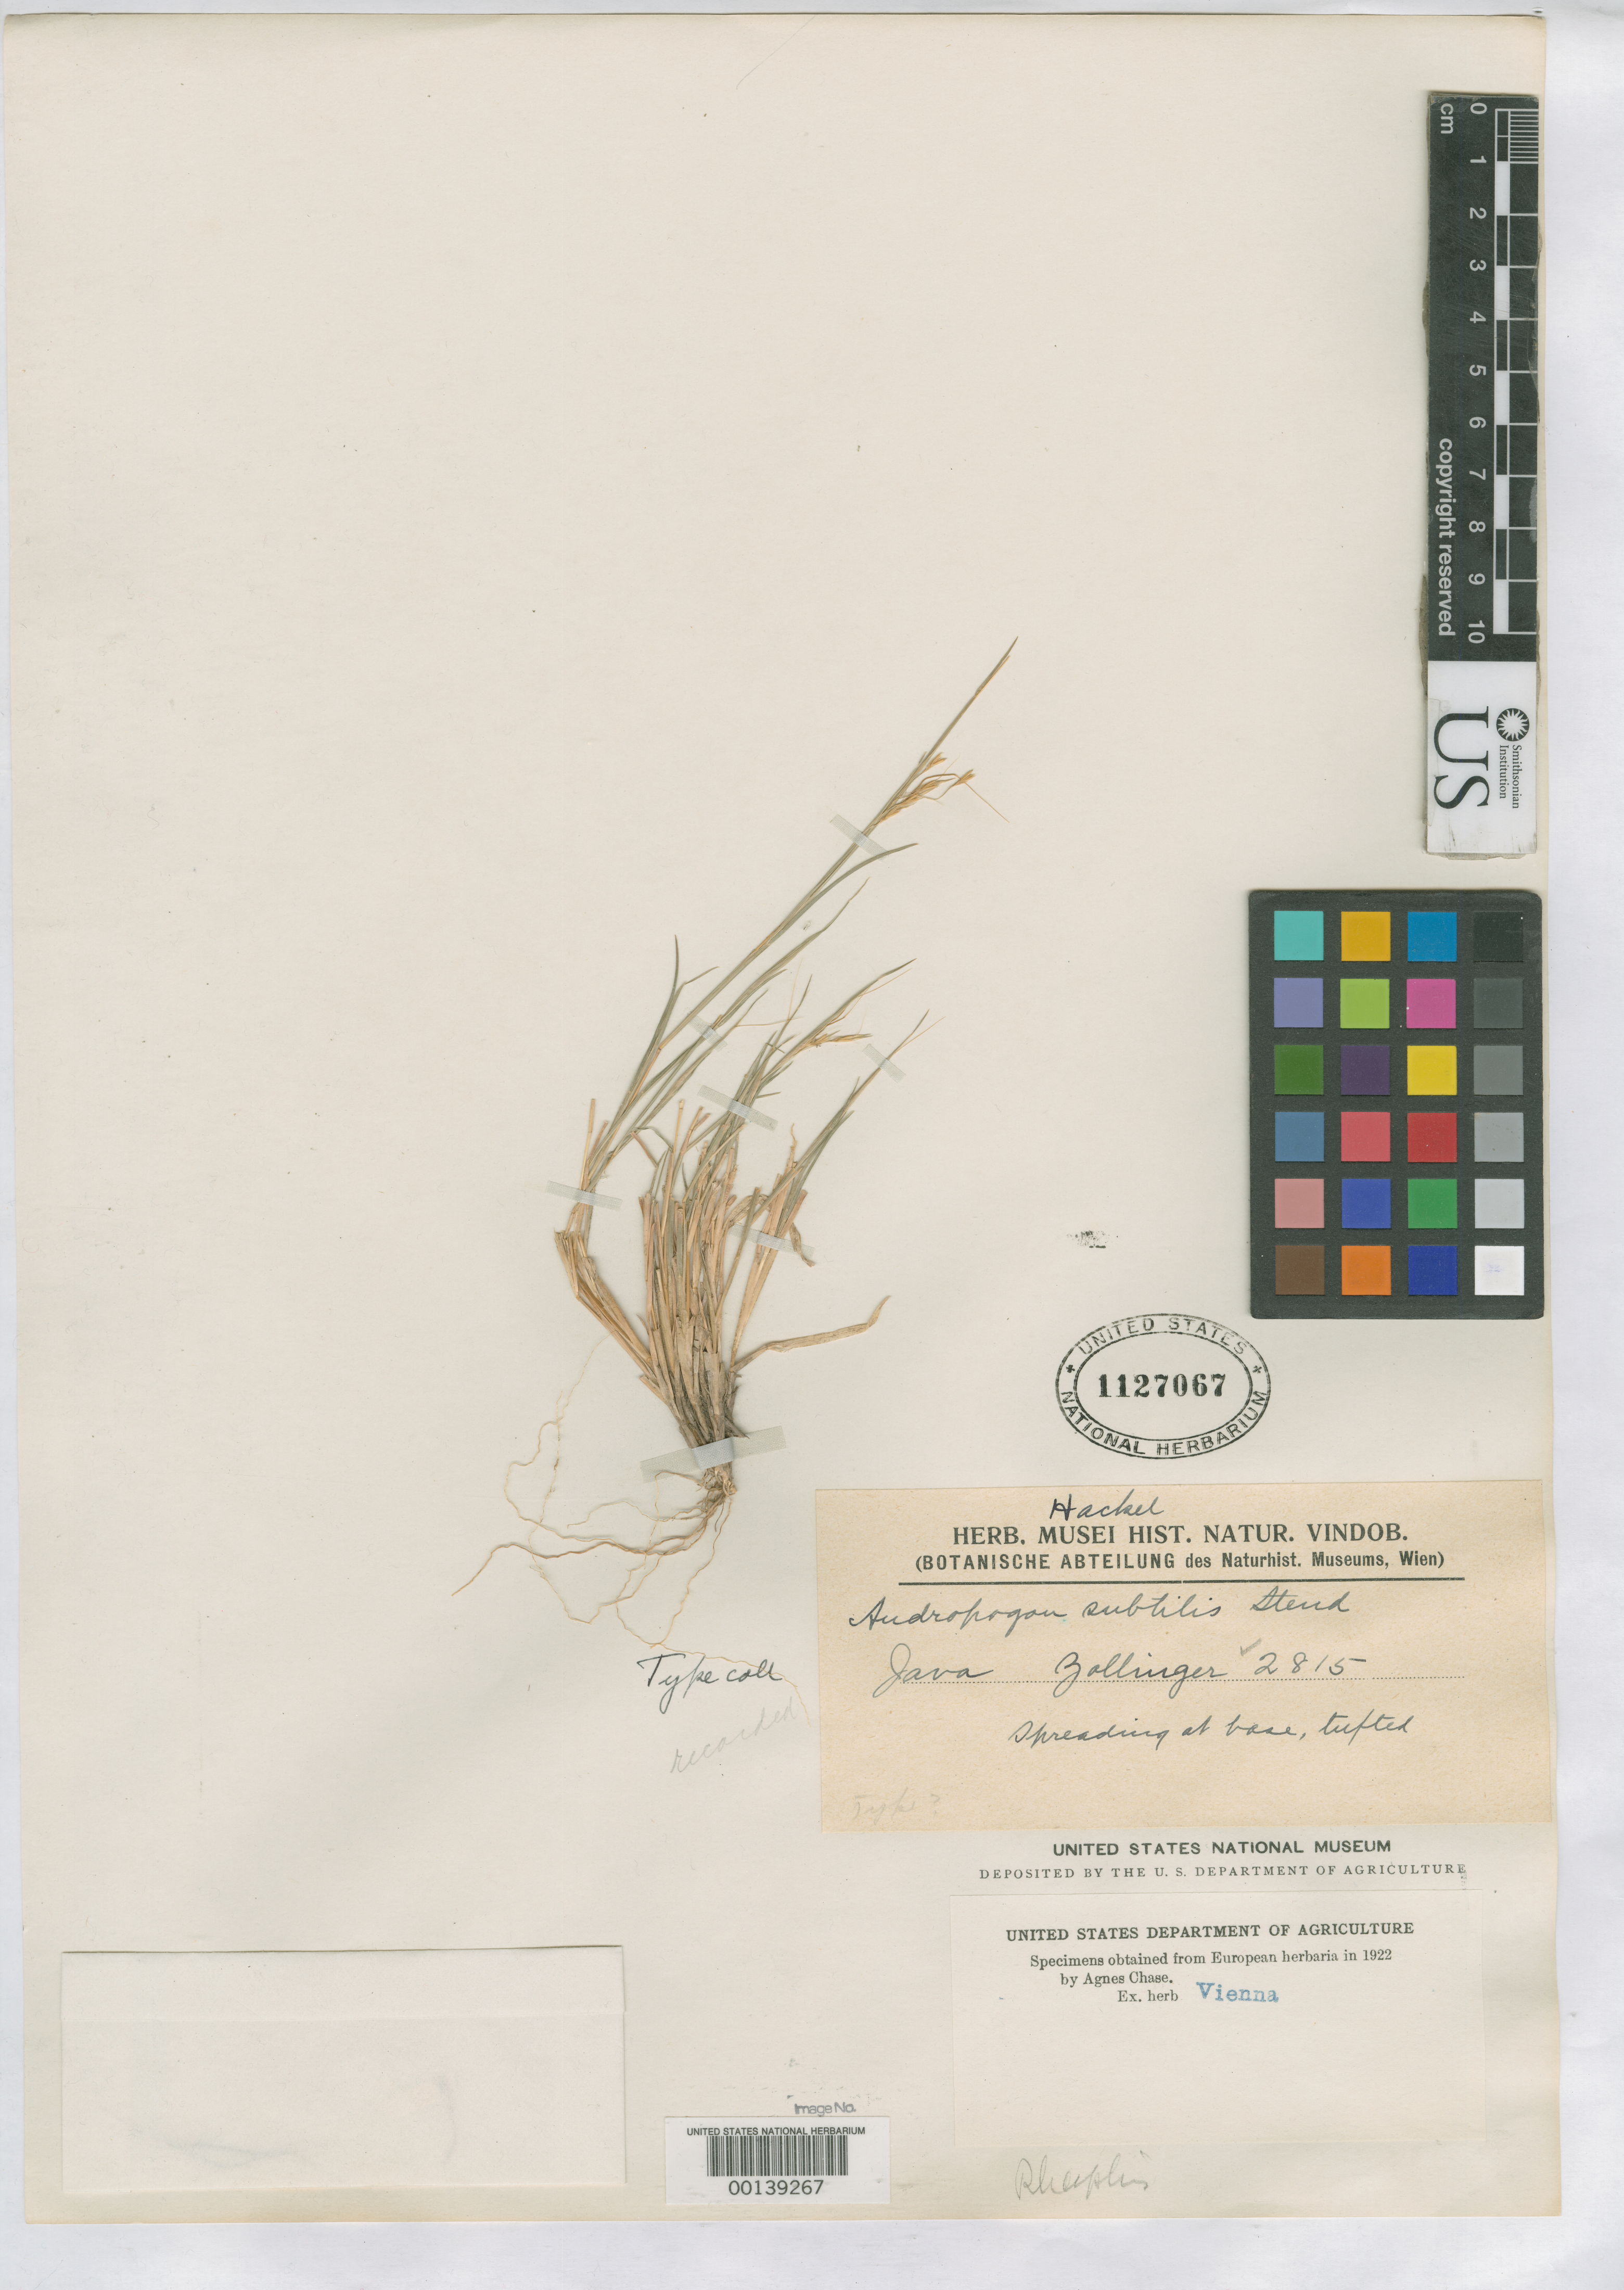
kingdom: Plantae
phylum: Tracheophyta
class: Liliopsida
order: Poales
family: Poaceae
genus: Andropogon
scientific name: Andropogon subtilis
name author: Steud.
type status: Type Collection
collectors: ex herb. Zollinger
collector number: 2815 (Stipa Nr.)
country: Indonesia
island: Java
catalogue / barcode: US 1127067